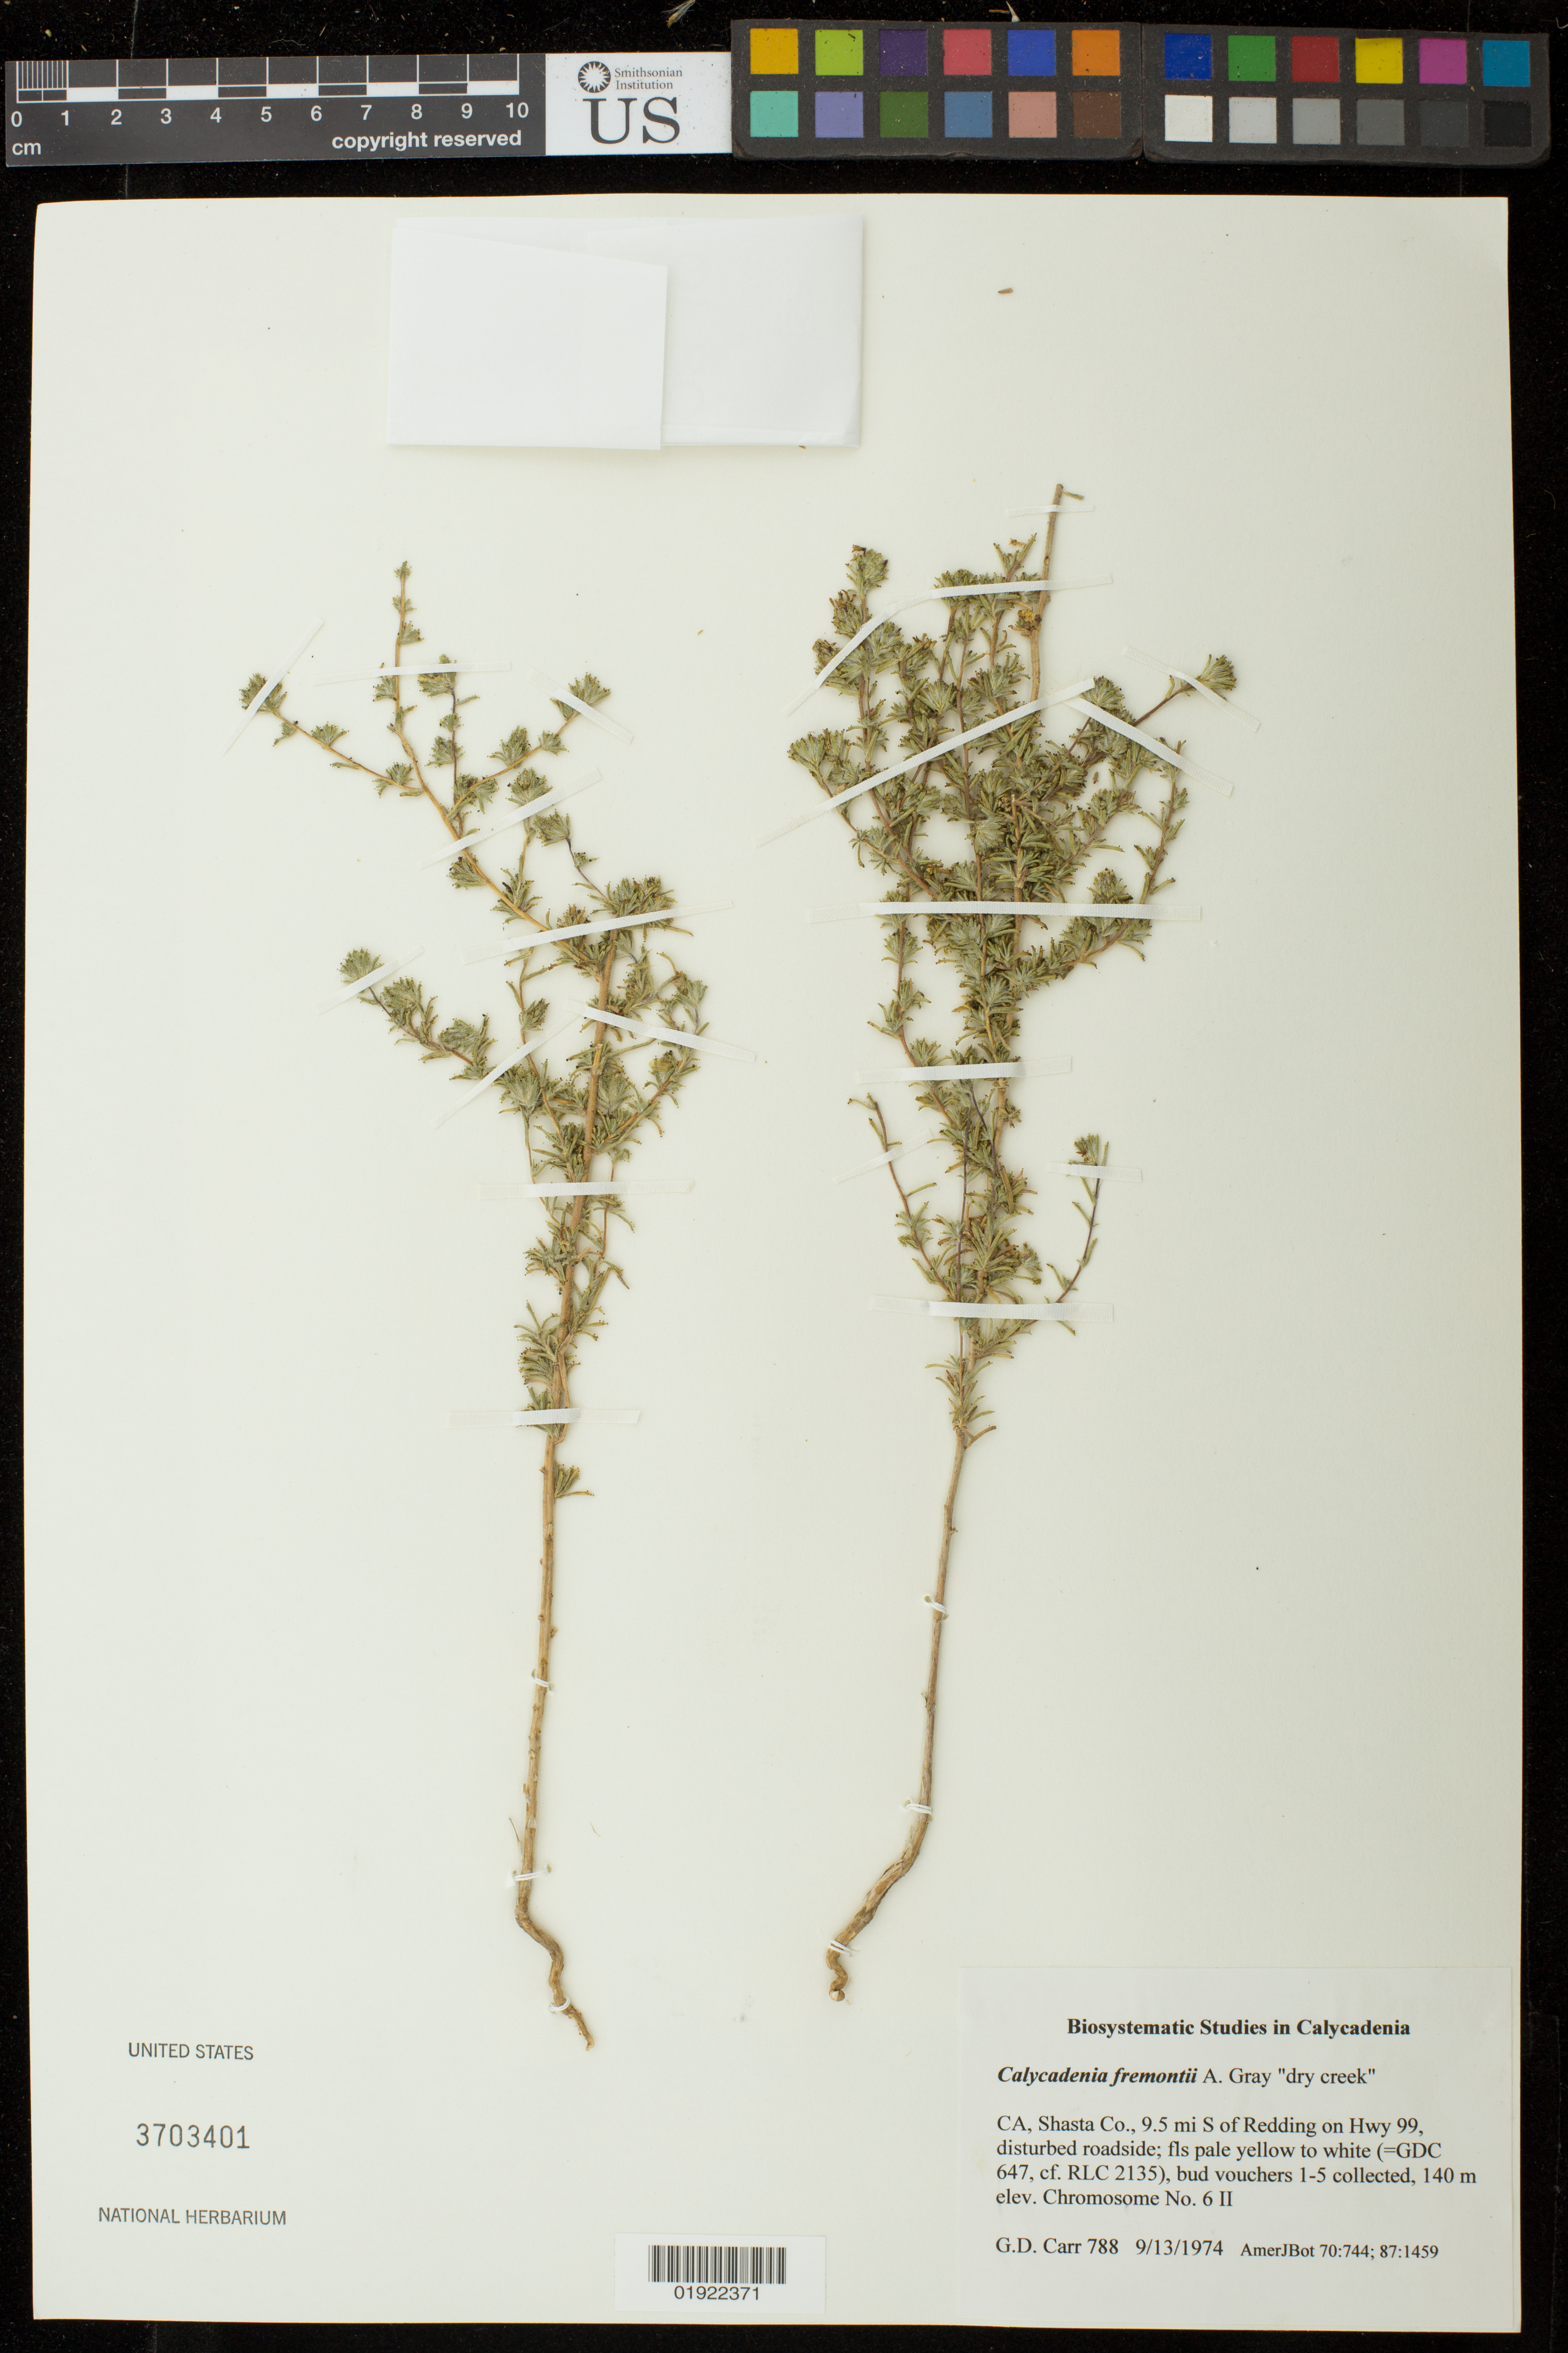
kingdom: Plantae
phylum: Tracheophyta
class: Magnoliopsida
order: Asterales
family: Asteraceae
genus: Calycadenia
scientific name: Calycadenia fremontii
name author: A. Gray in Emory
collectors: G. Carr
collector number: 788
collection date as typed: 9/13/1974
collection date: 1974-09-13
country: United States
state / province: California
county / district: Shasta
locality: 9.5 mi S of Redding on Hwy 99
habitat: disturbed roadside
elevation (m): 140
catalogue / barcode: US 3703401